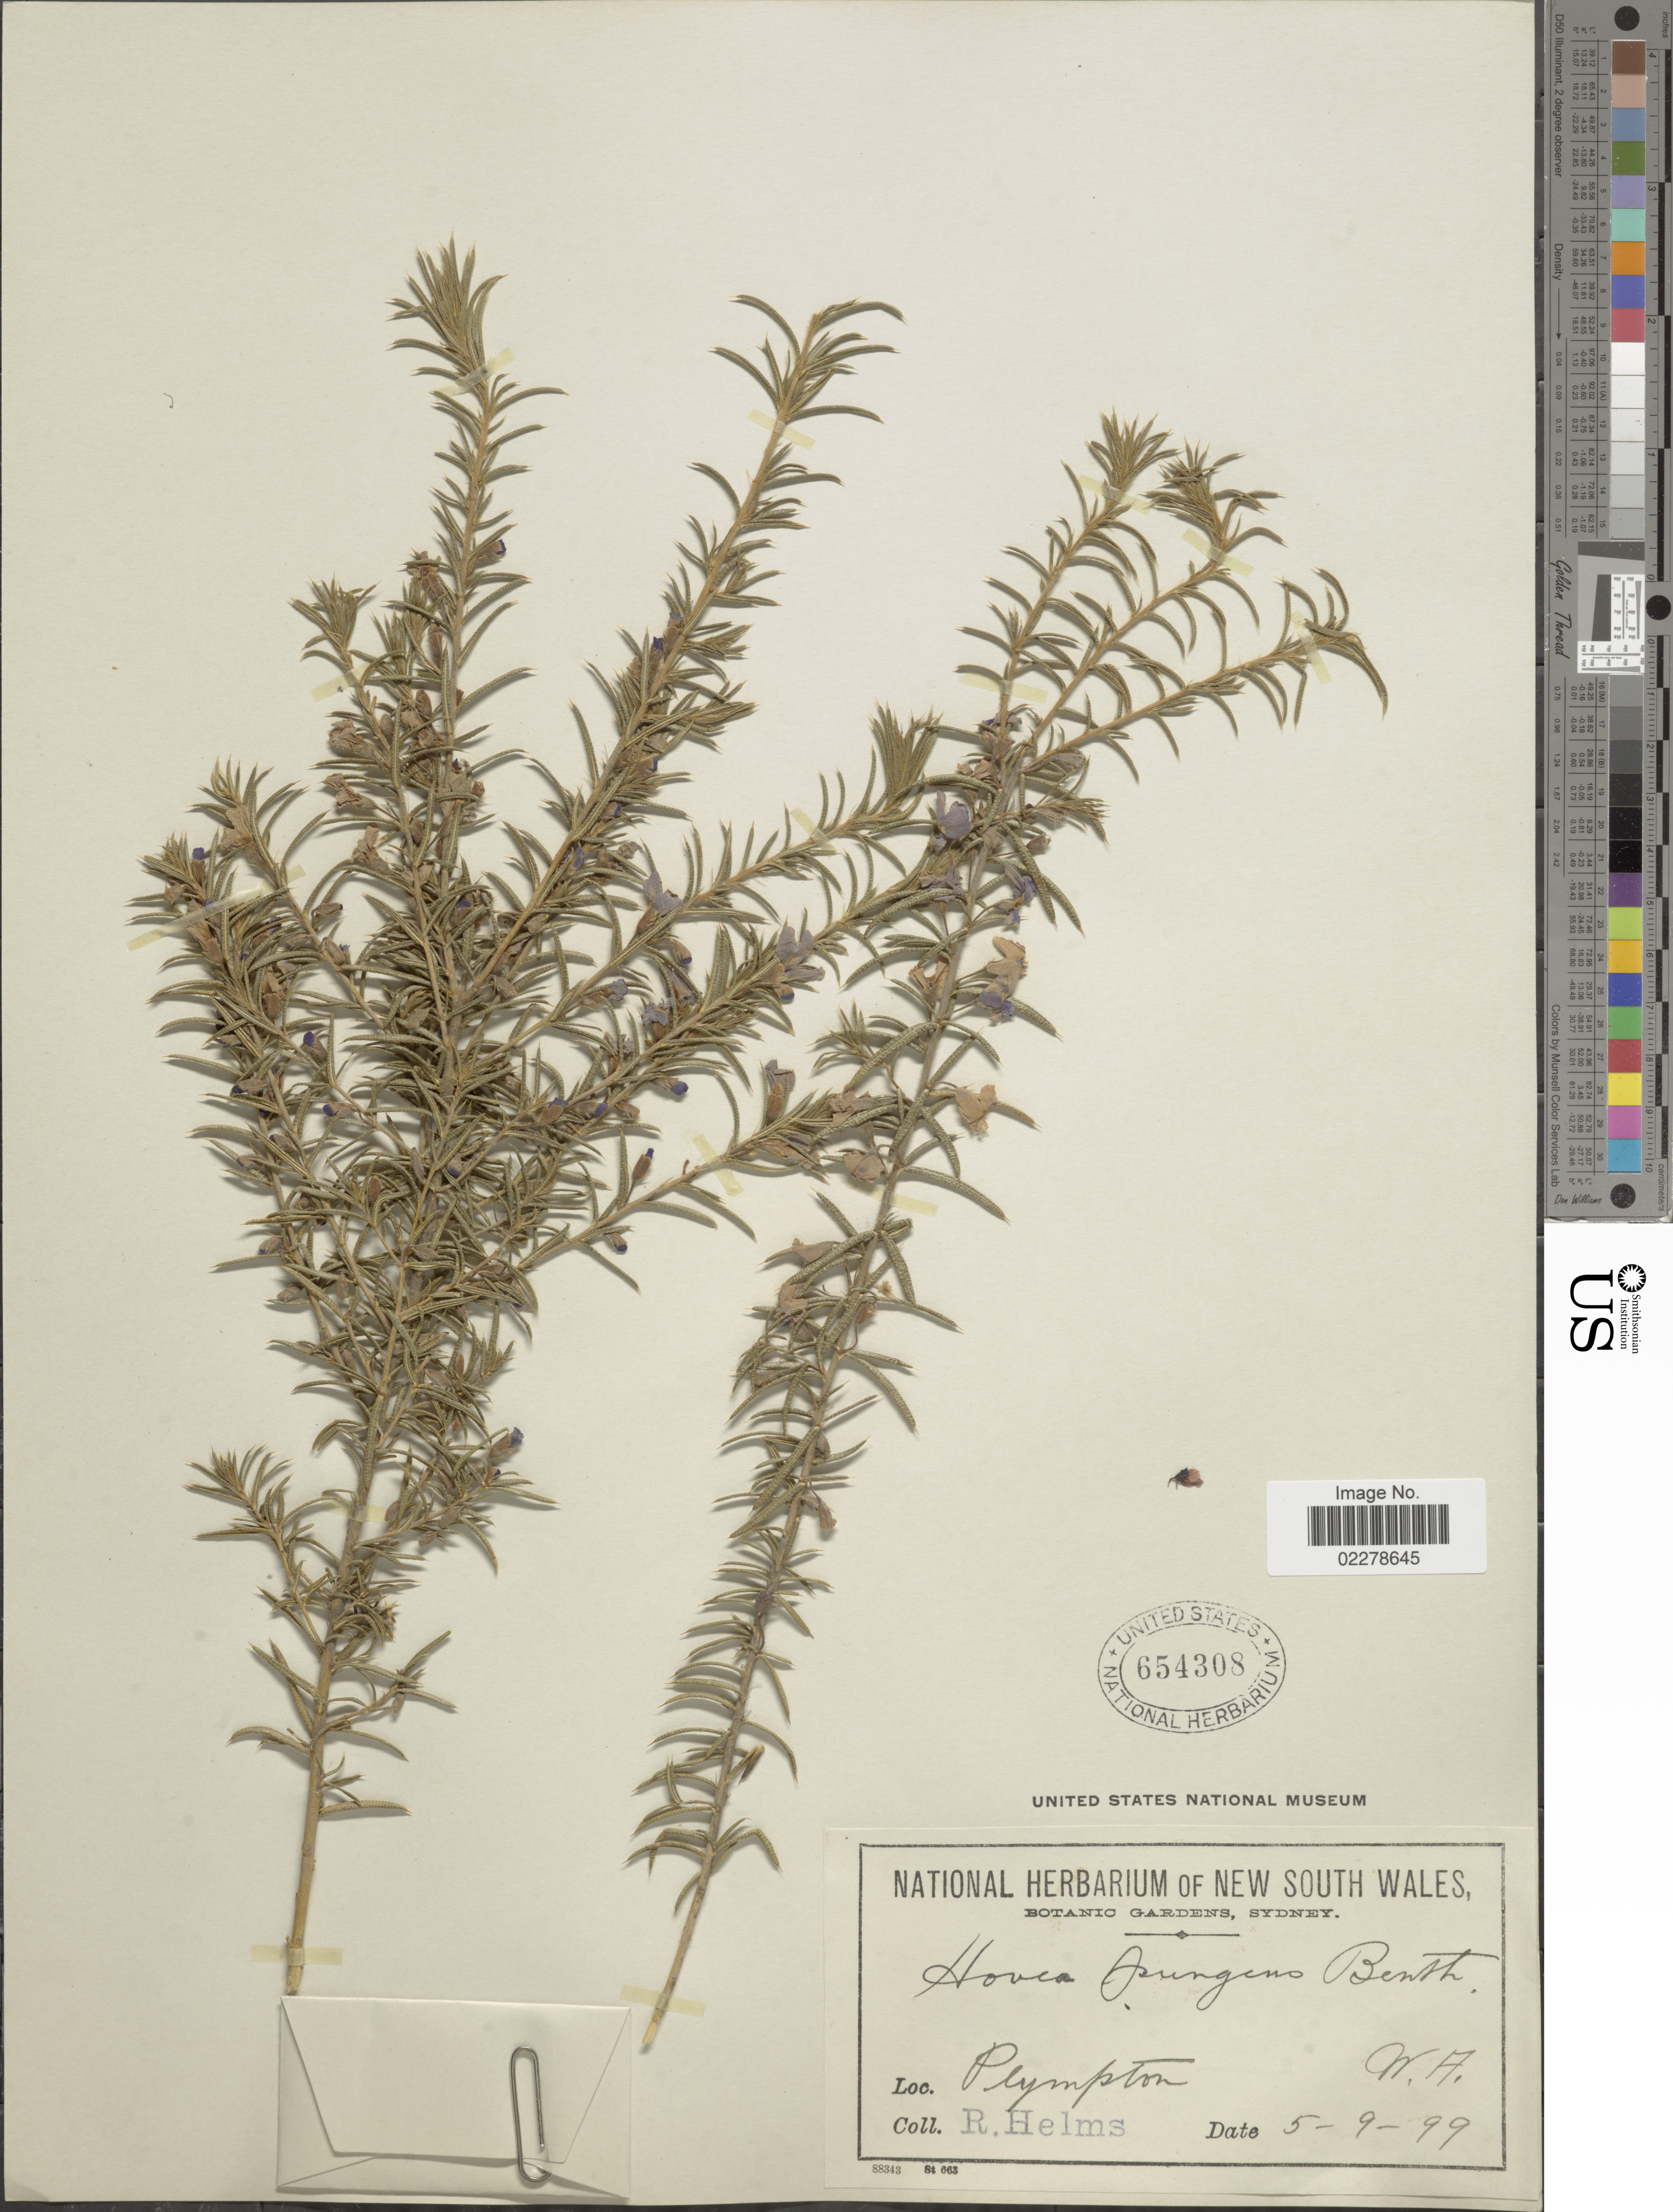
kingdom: Plantae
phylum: Tracheophyta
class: Magnoliopsida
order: Fabales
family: Fabaceae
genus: Hovea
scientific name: Hovea pungens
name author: Benth.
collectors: R. Helms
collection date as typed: Transcribed d/m/y: 5/9/99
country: Australia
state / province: Western Australia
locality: Plympton, W.A.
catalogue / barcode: US 654308